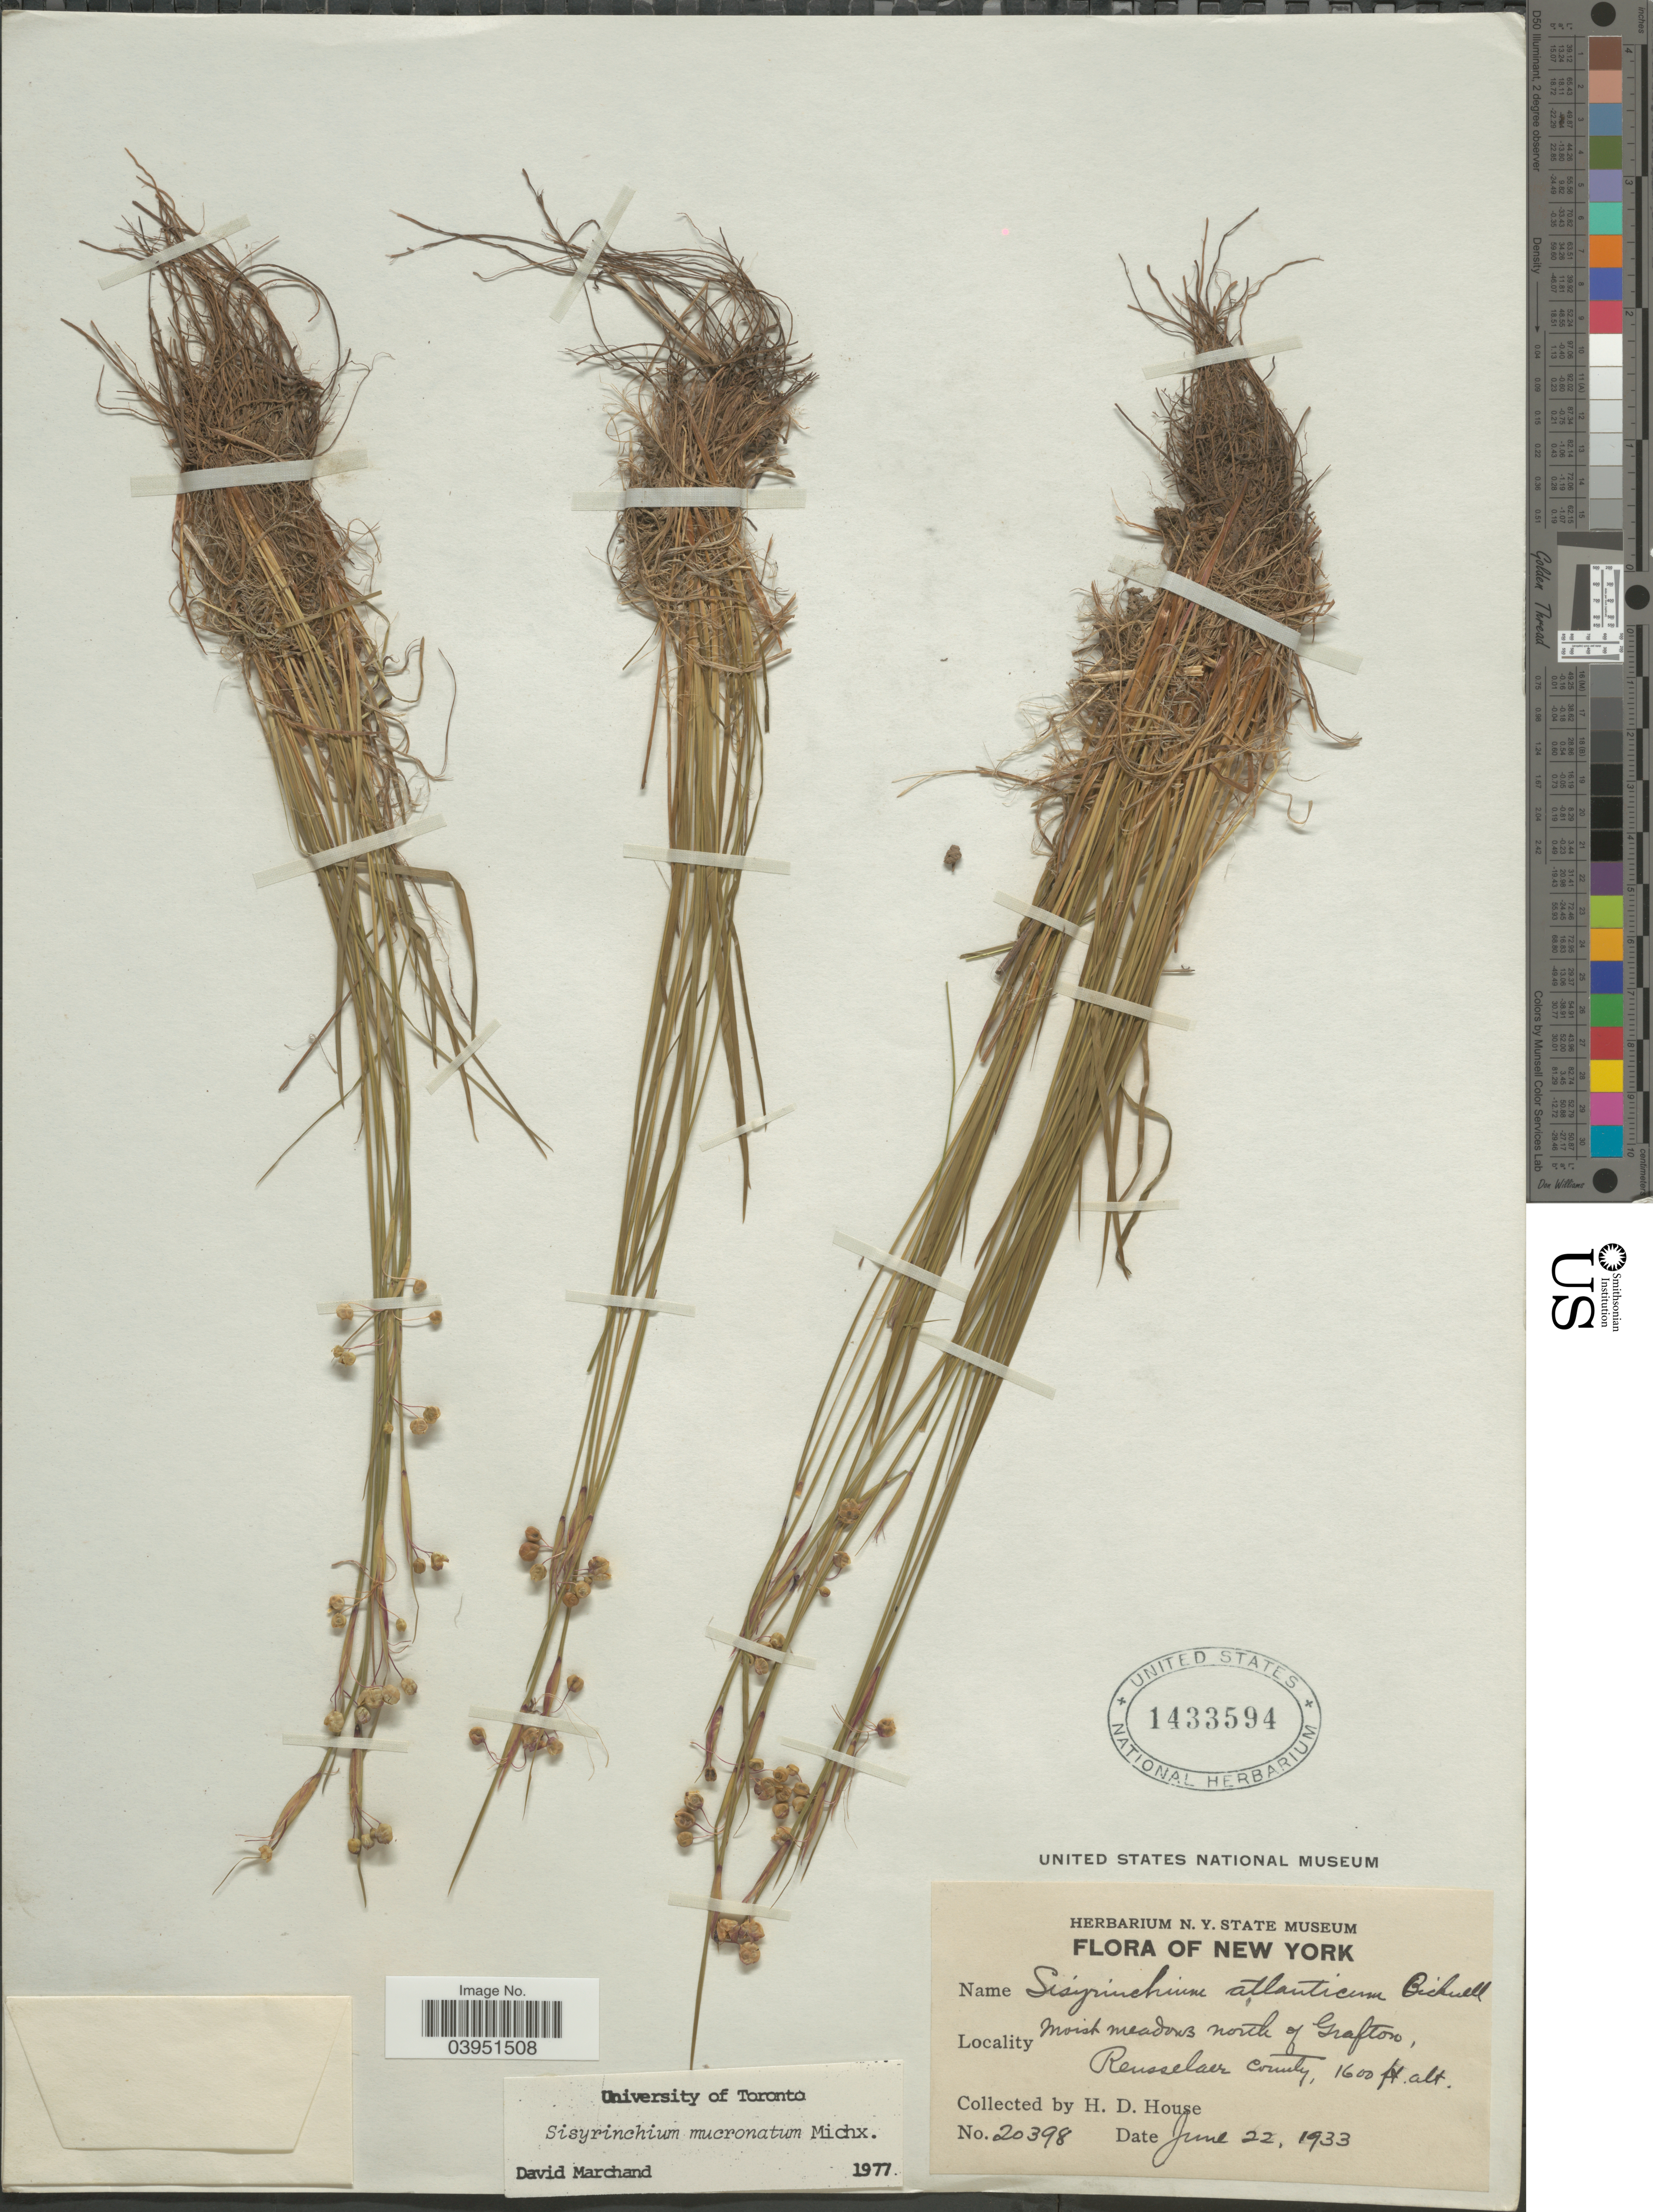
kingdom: Plantae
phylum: Tracheophyta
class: Liliopsida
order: Asparagales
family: Iridaceae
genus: Sisyrinchium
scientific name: Sisyrinchium mucronatum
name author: Michx.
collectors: H. D. House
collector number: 20398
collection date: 1933-06-22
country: United States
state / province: New York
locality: Moist meadows north of Grafton, Reusselaer County.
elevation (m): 488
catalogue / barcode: US 1433594